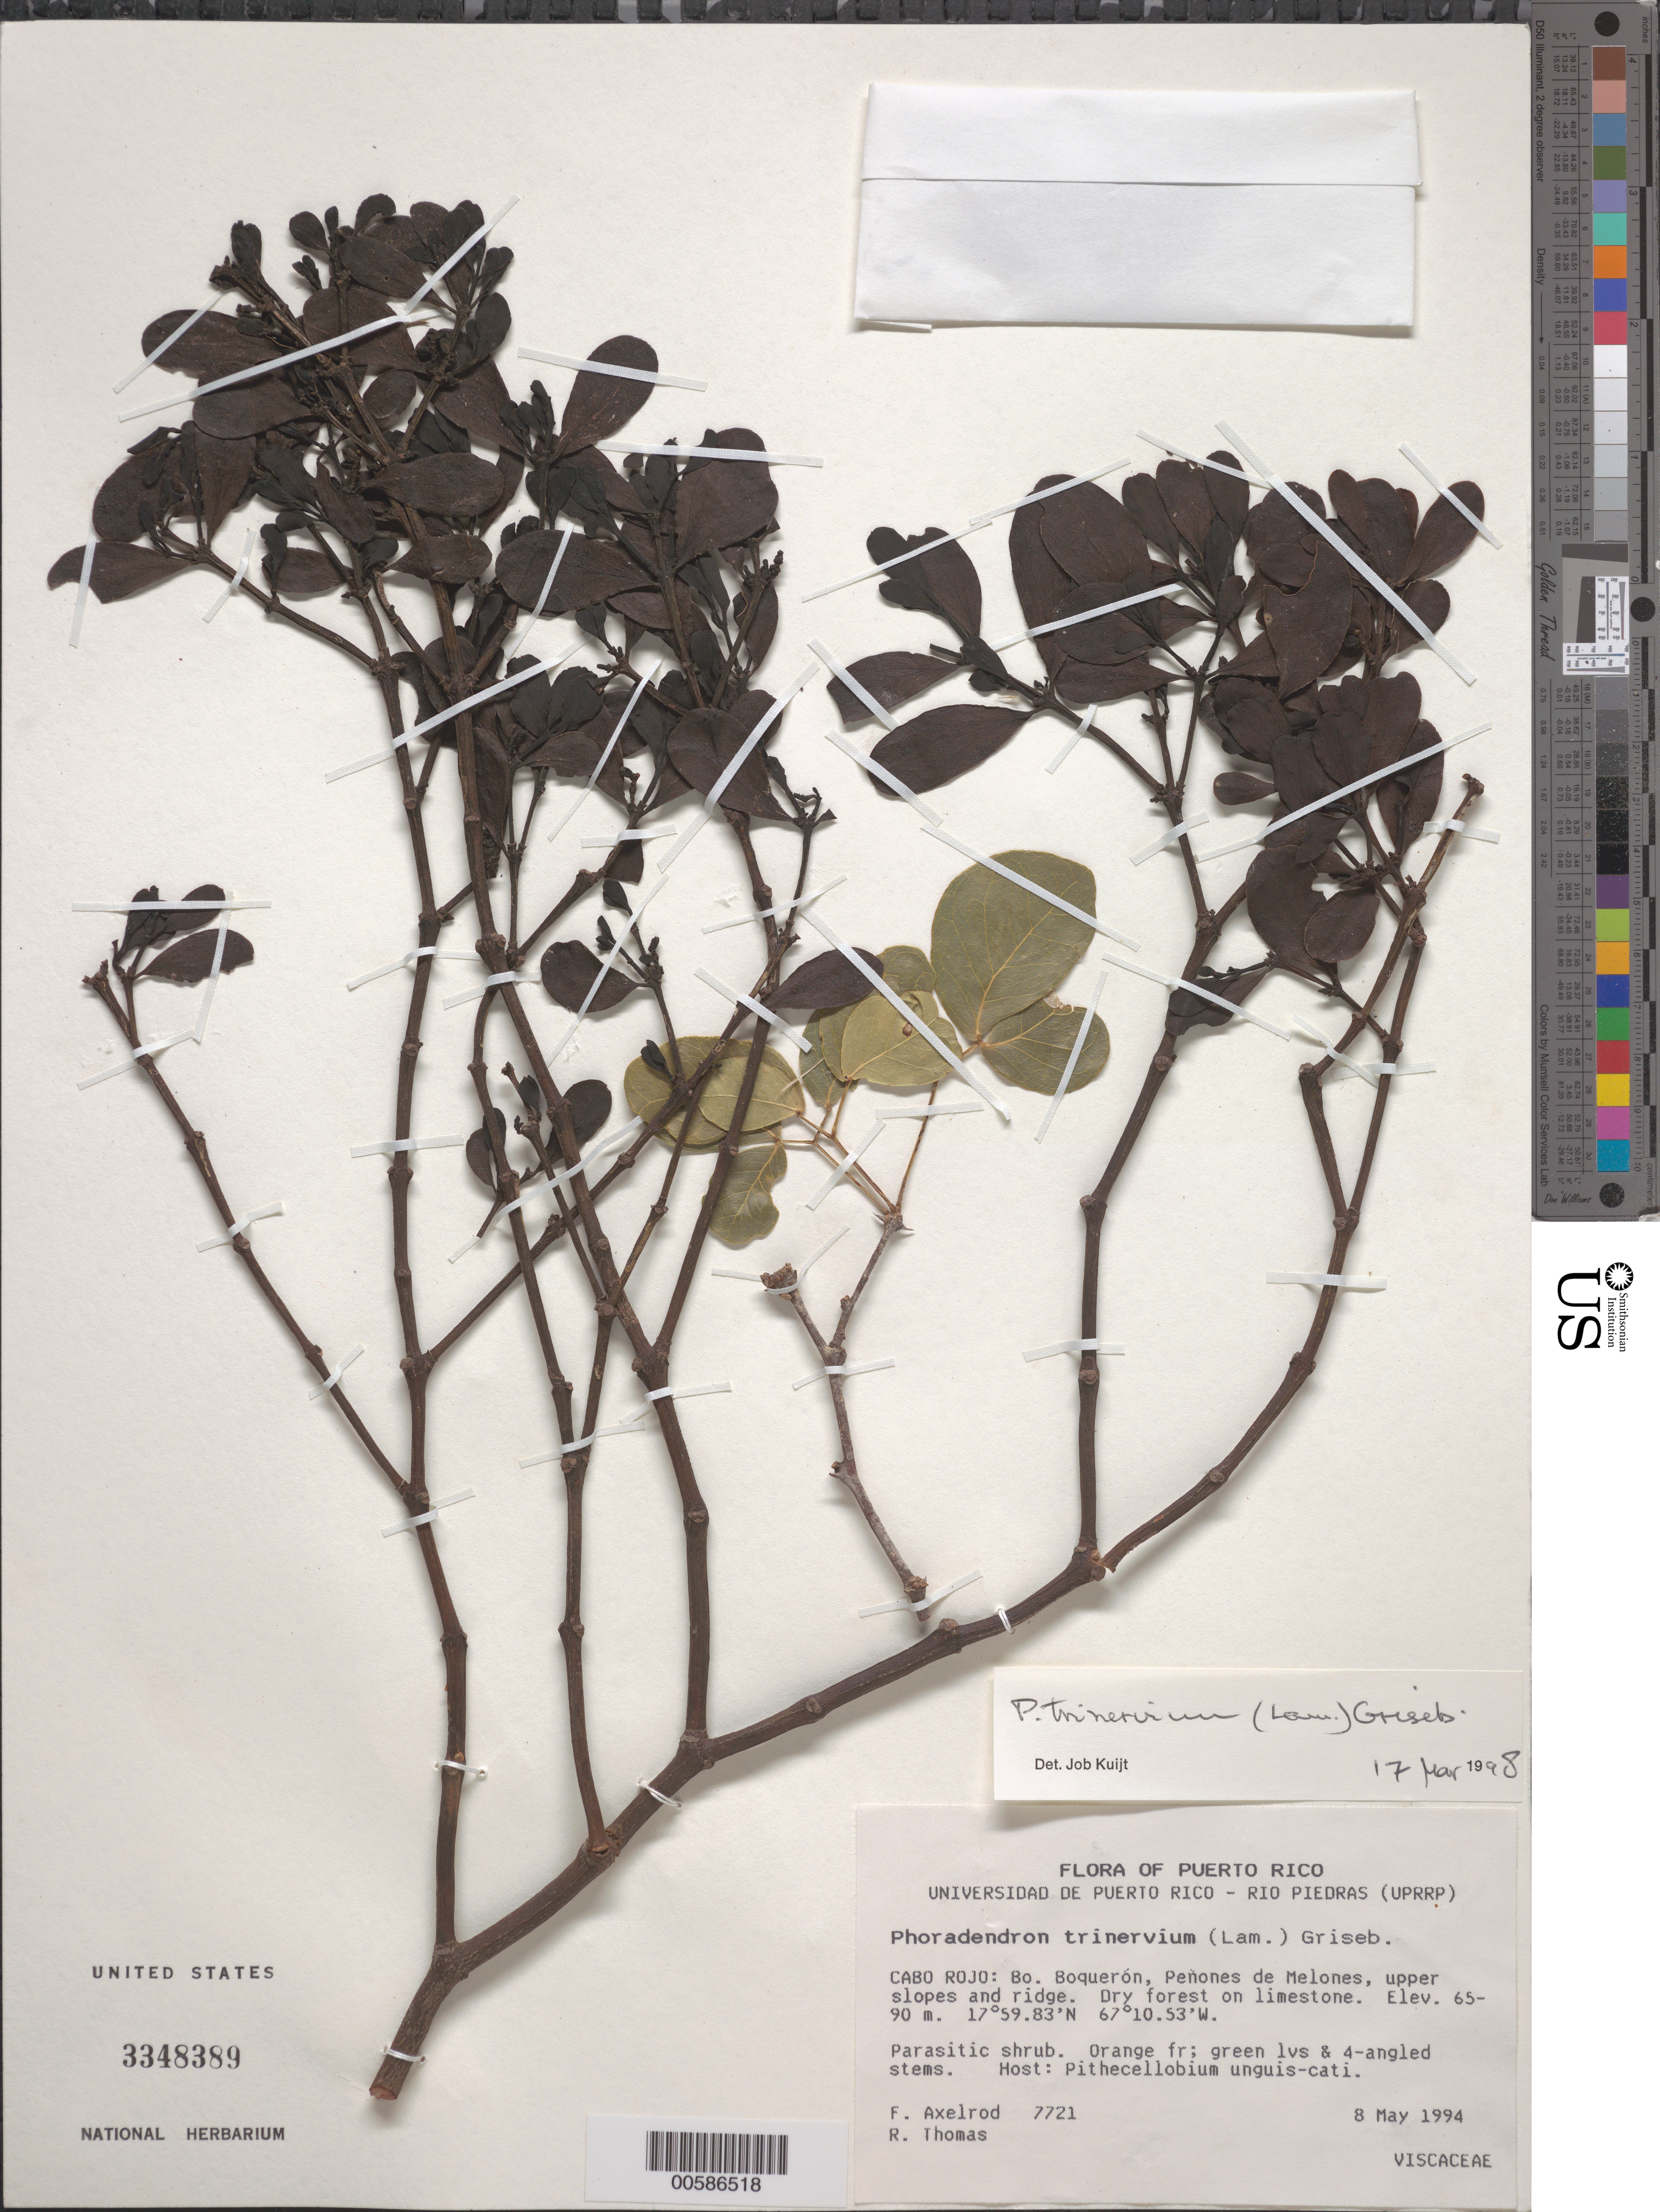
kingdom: Plantae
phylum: Tracheophyta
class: Magnoliopsida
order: Santalales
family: Viscaceae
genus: Phoradendron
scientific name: Phoradendron trinervium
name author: (Lam.) Griseb.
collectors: F. S. Axelrod & R. Thomas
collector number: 7721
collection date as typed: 08 May 1994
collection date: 1994-05-08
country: Puerto Rico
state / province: Cabo Rojo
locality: Cabo Rojo: Bo. Boquerón, Peñones de Melones, upper slopes and ridge.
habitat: Dry forest on limestone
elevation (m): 65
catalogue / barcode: US 3348389